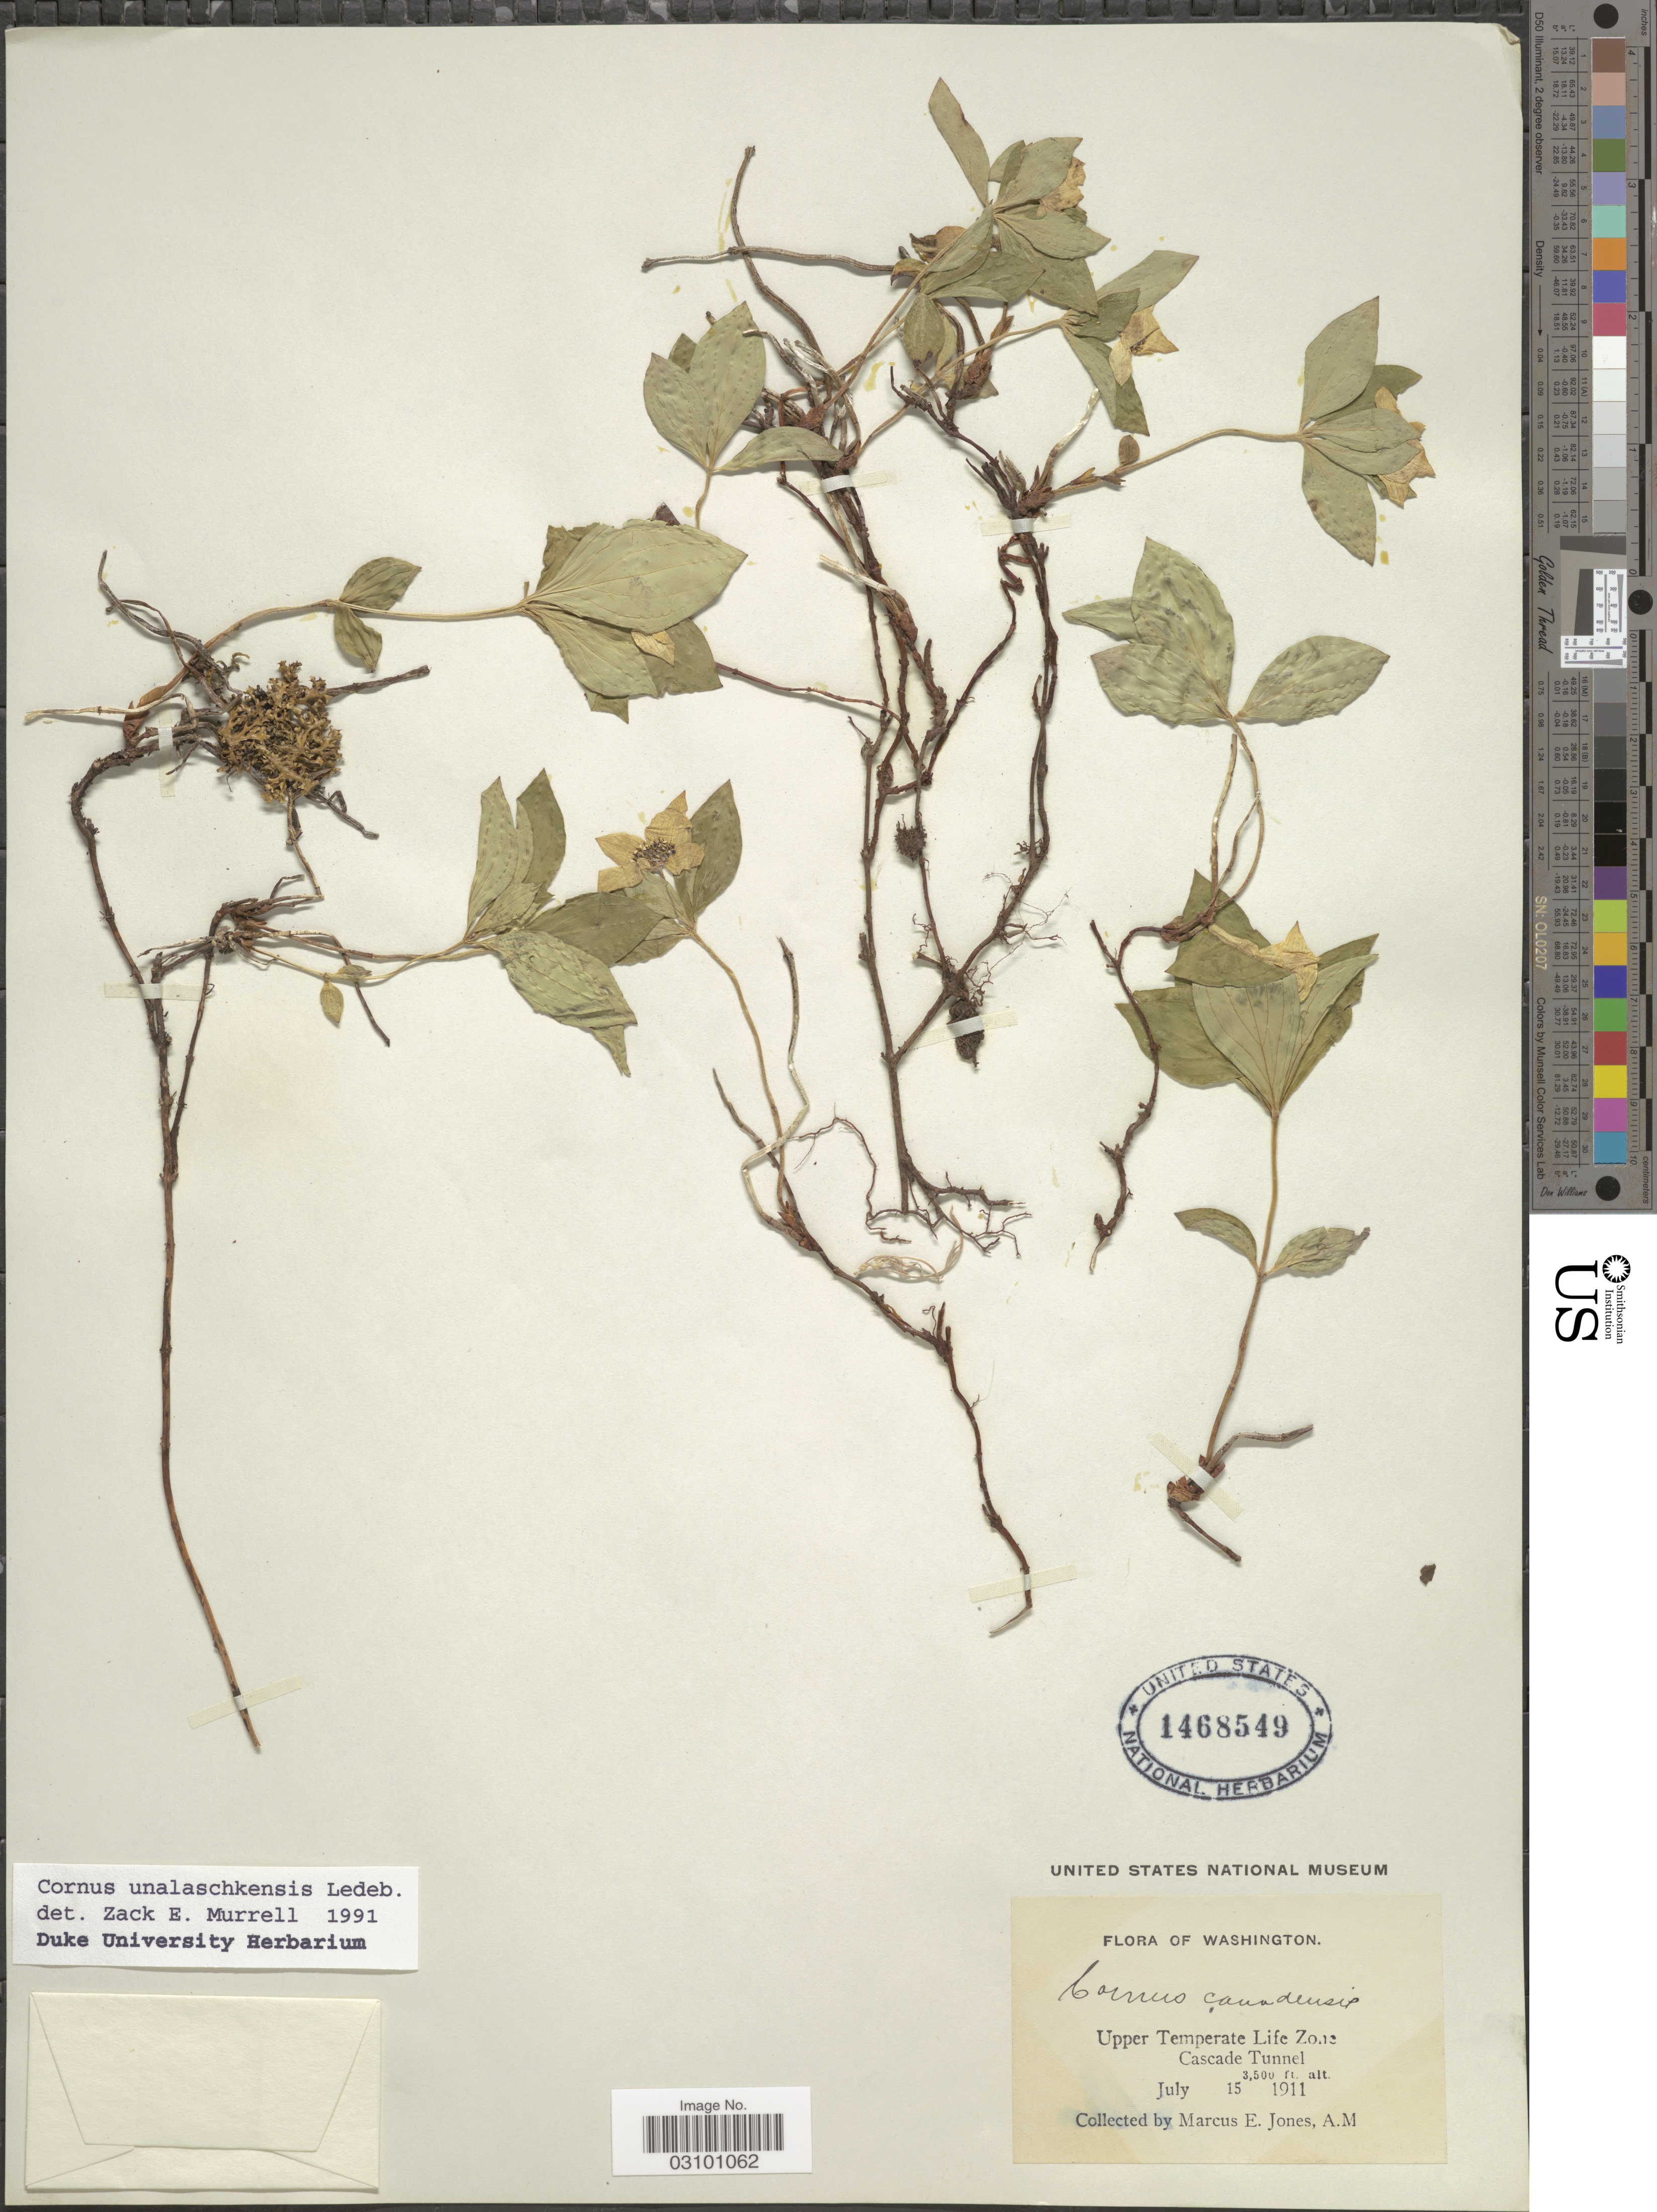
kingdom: Plantae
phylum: Tracheophyta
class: Magnoliopsida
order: Cornales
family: Cornaceae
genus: Cornus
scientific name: Cornus unalaschkensis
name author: Ledeb.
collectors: M. E. Jones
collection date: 1911-07-15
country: United States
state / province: Washington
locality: Upper Temperate Life Zone. Cascade Tunnel.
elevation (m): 1067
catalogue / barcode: US 1468549